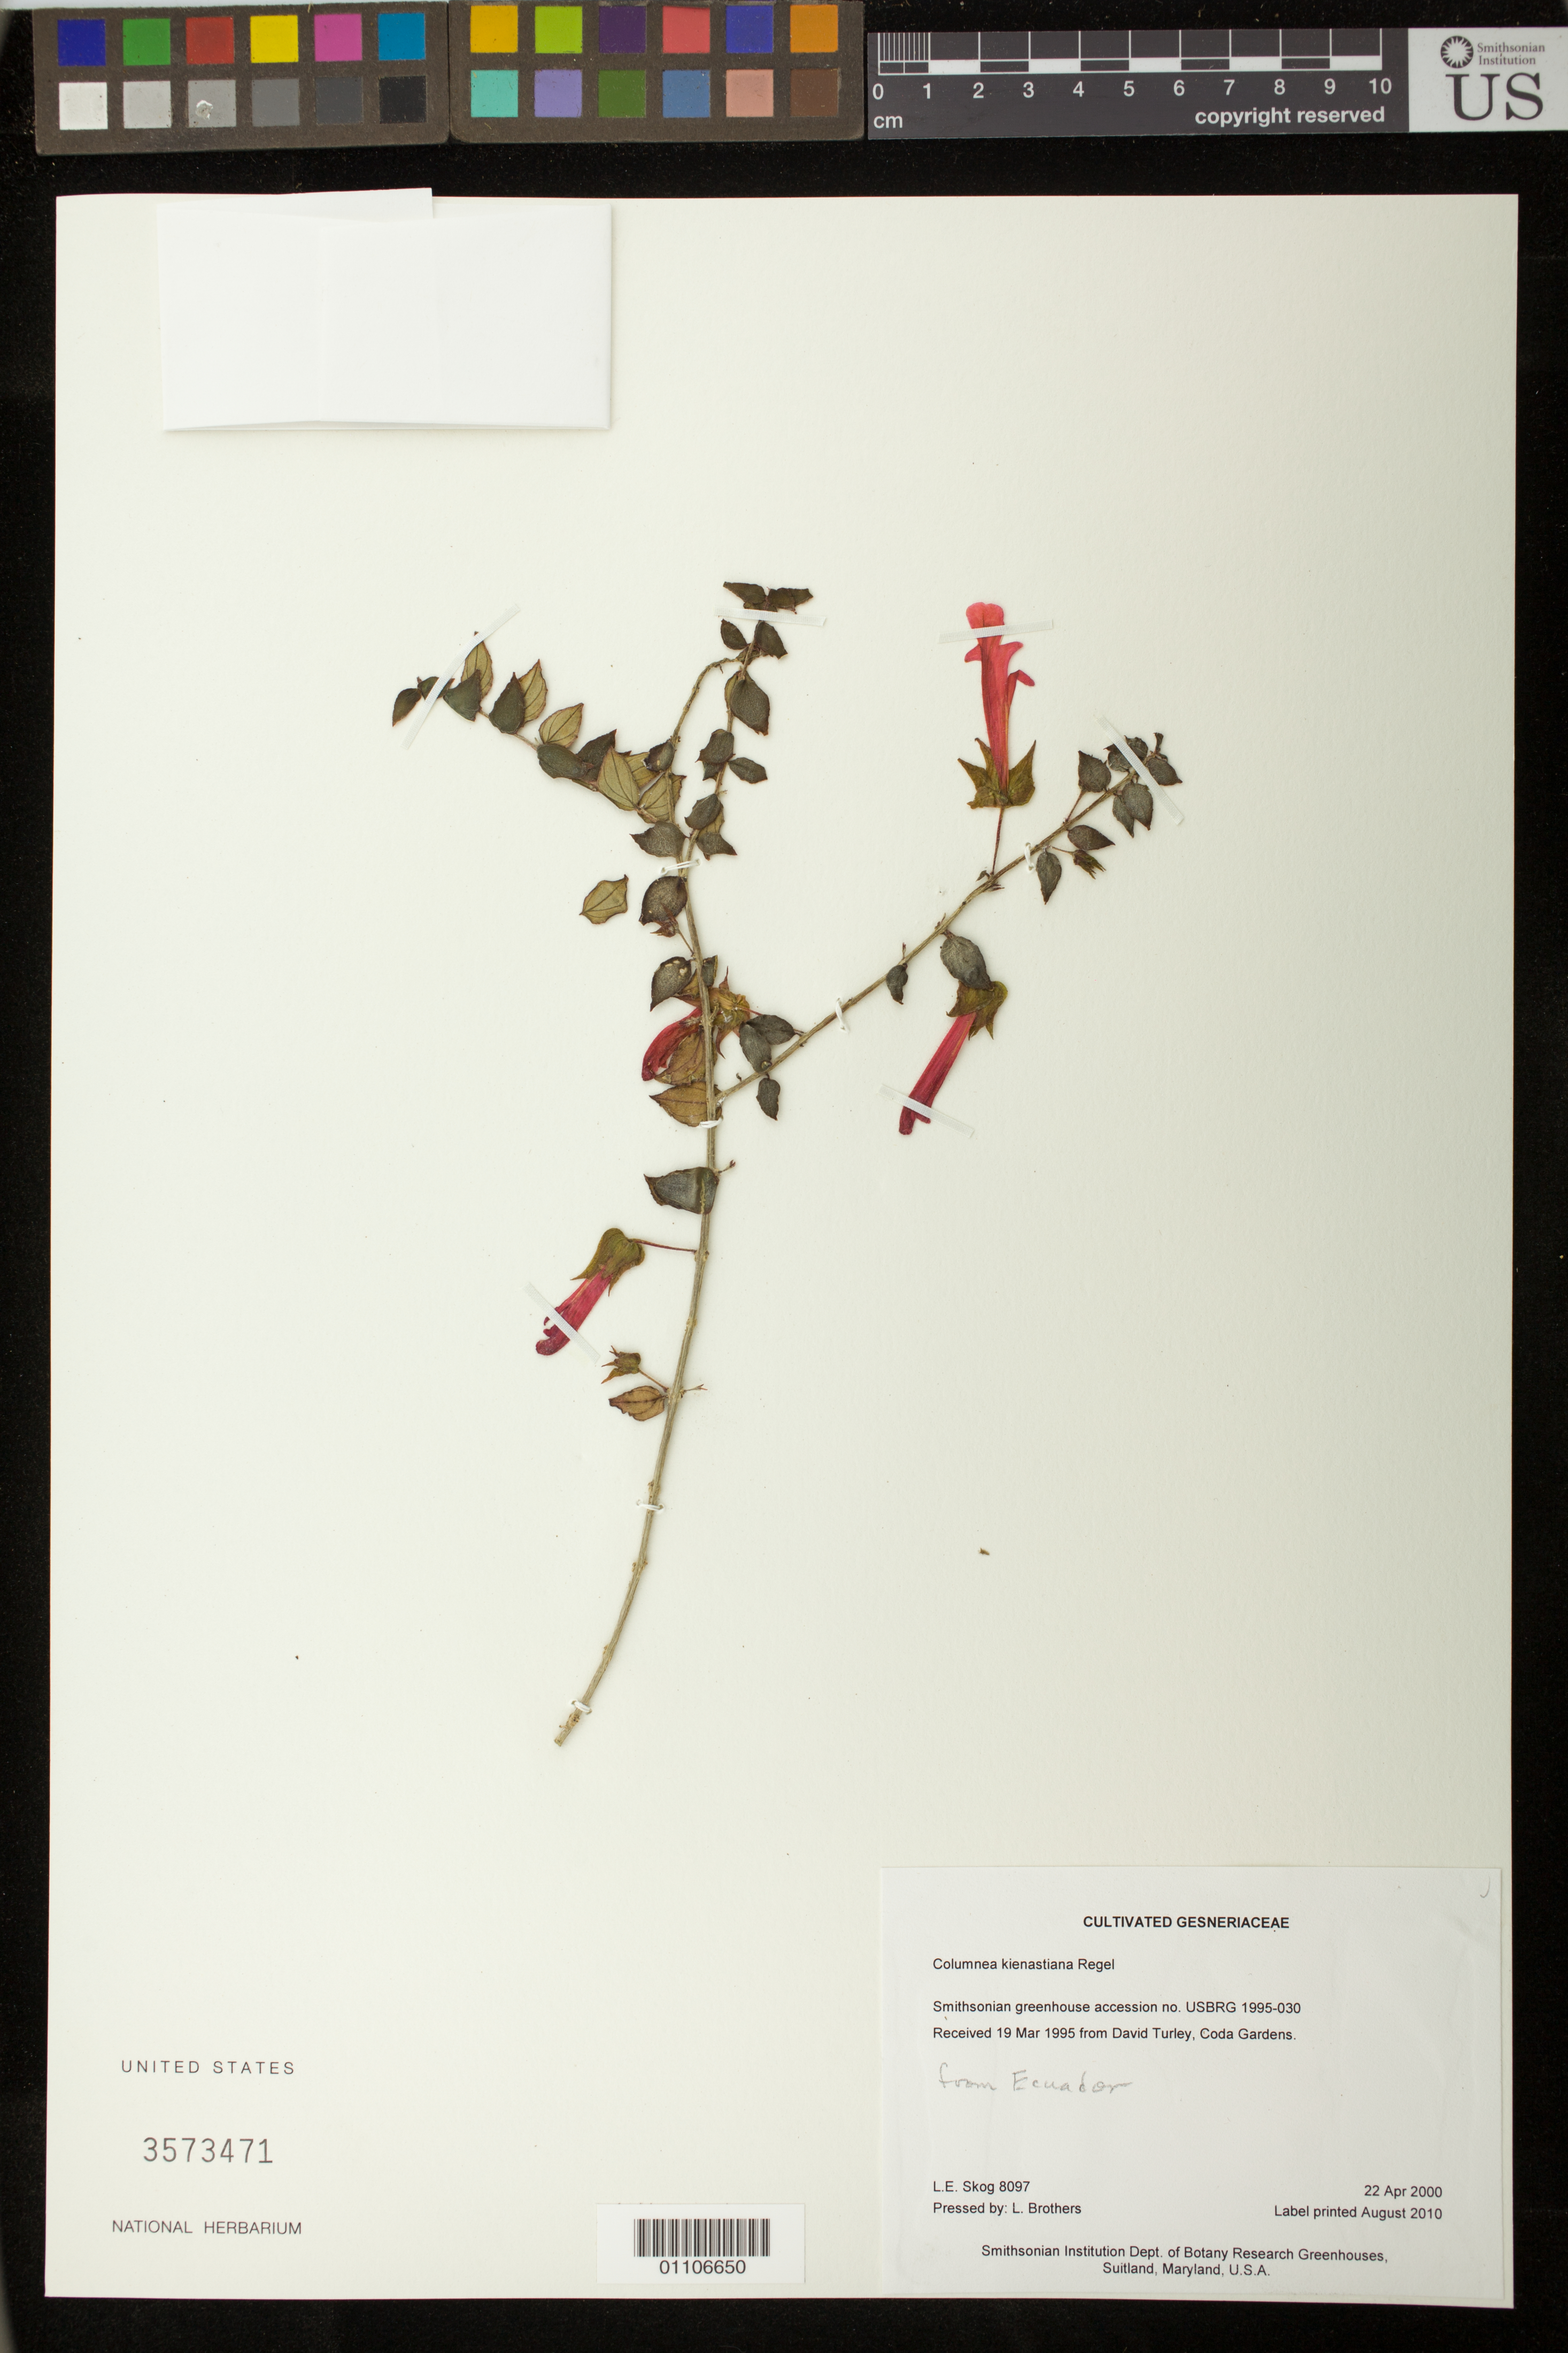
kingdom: Plantae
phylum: Tracheophyta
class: Magnoliopsida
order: Lamiales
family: Gesneriaceae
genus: Columnea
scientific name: Columnea kienastiana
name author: Regel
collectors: L. E. Skog & L. Brothers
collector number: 8097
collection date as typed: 22 Apr 2000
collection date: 2000-04-22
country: United States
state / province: Maryland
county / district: Prince George's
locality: Smithsonian Institution Dept. of Botany Research Greenhouses, Suitland, Maryland, U.S.A.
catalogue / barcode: US 3573471